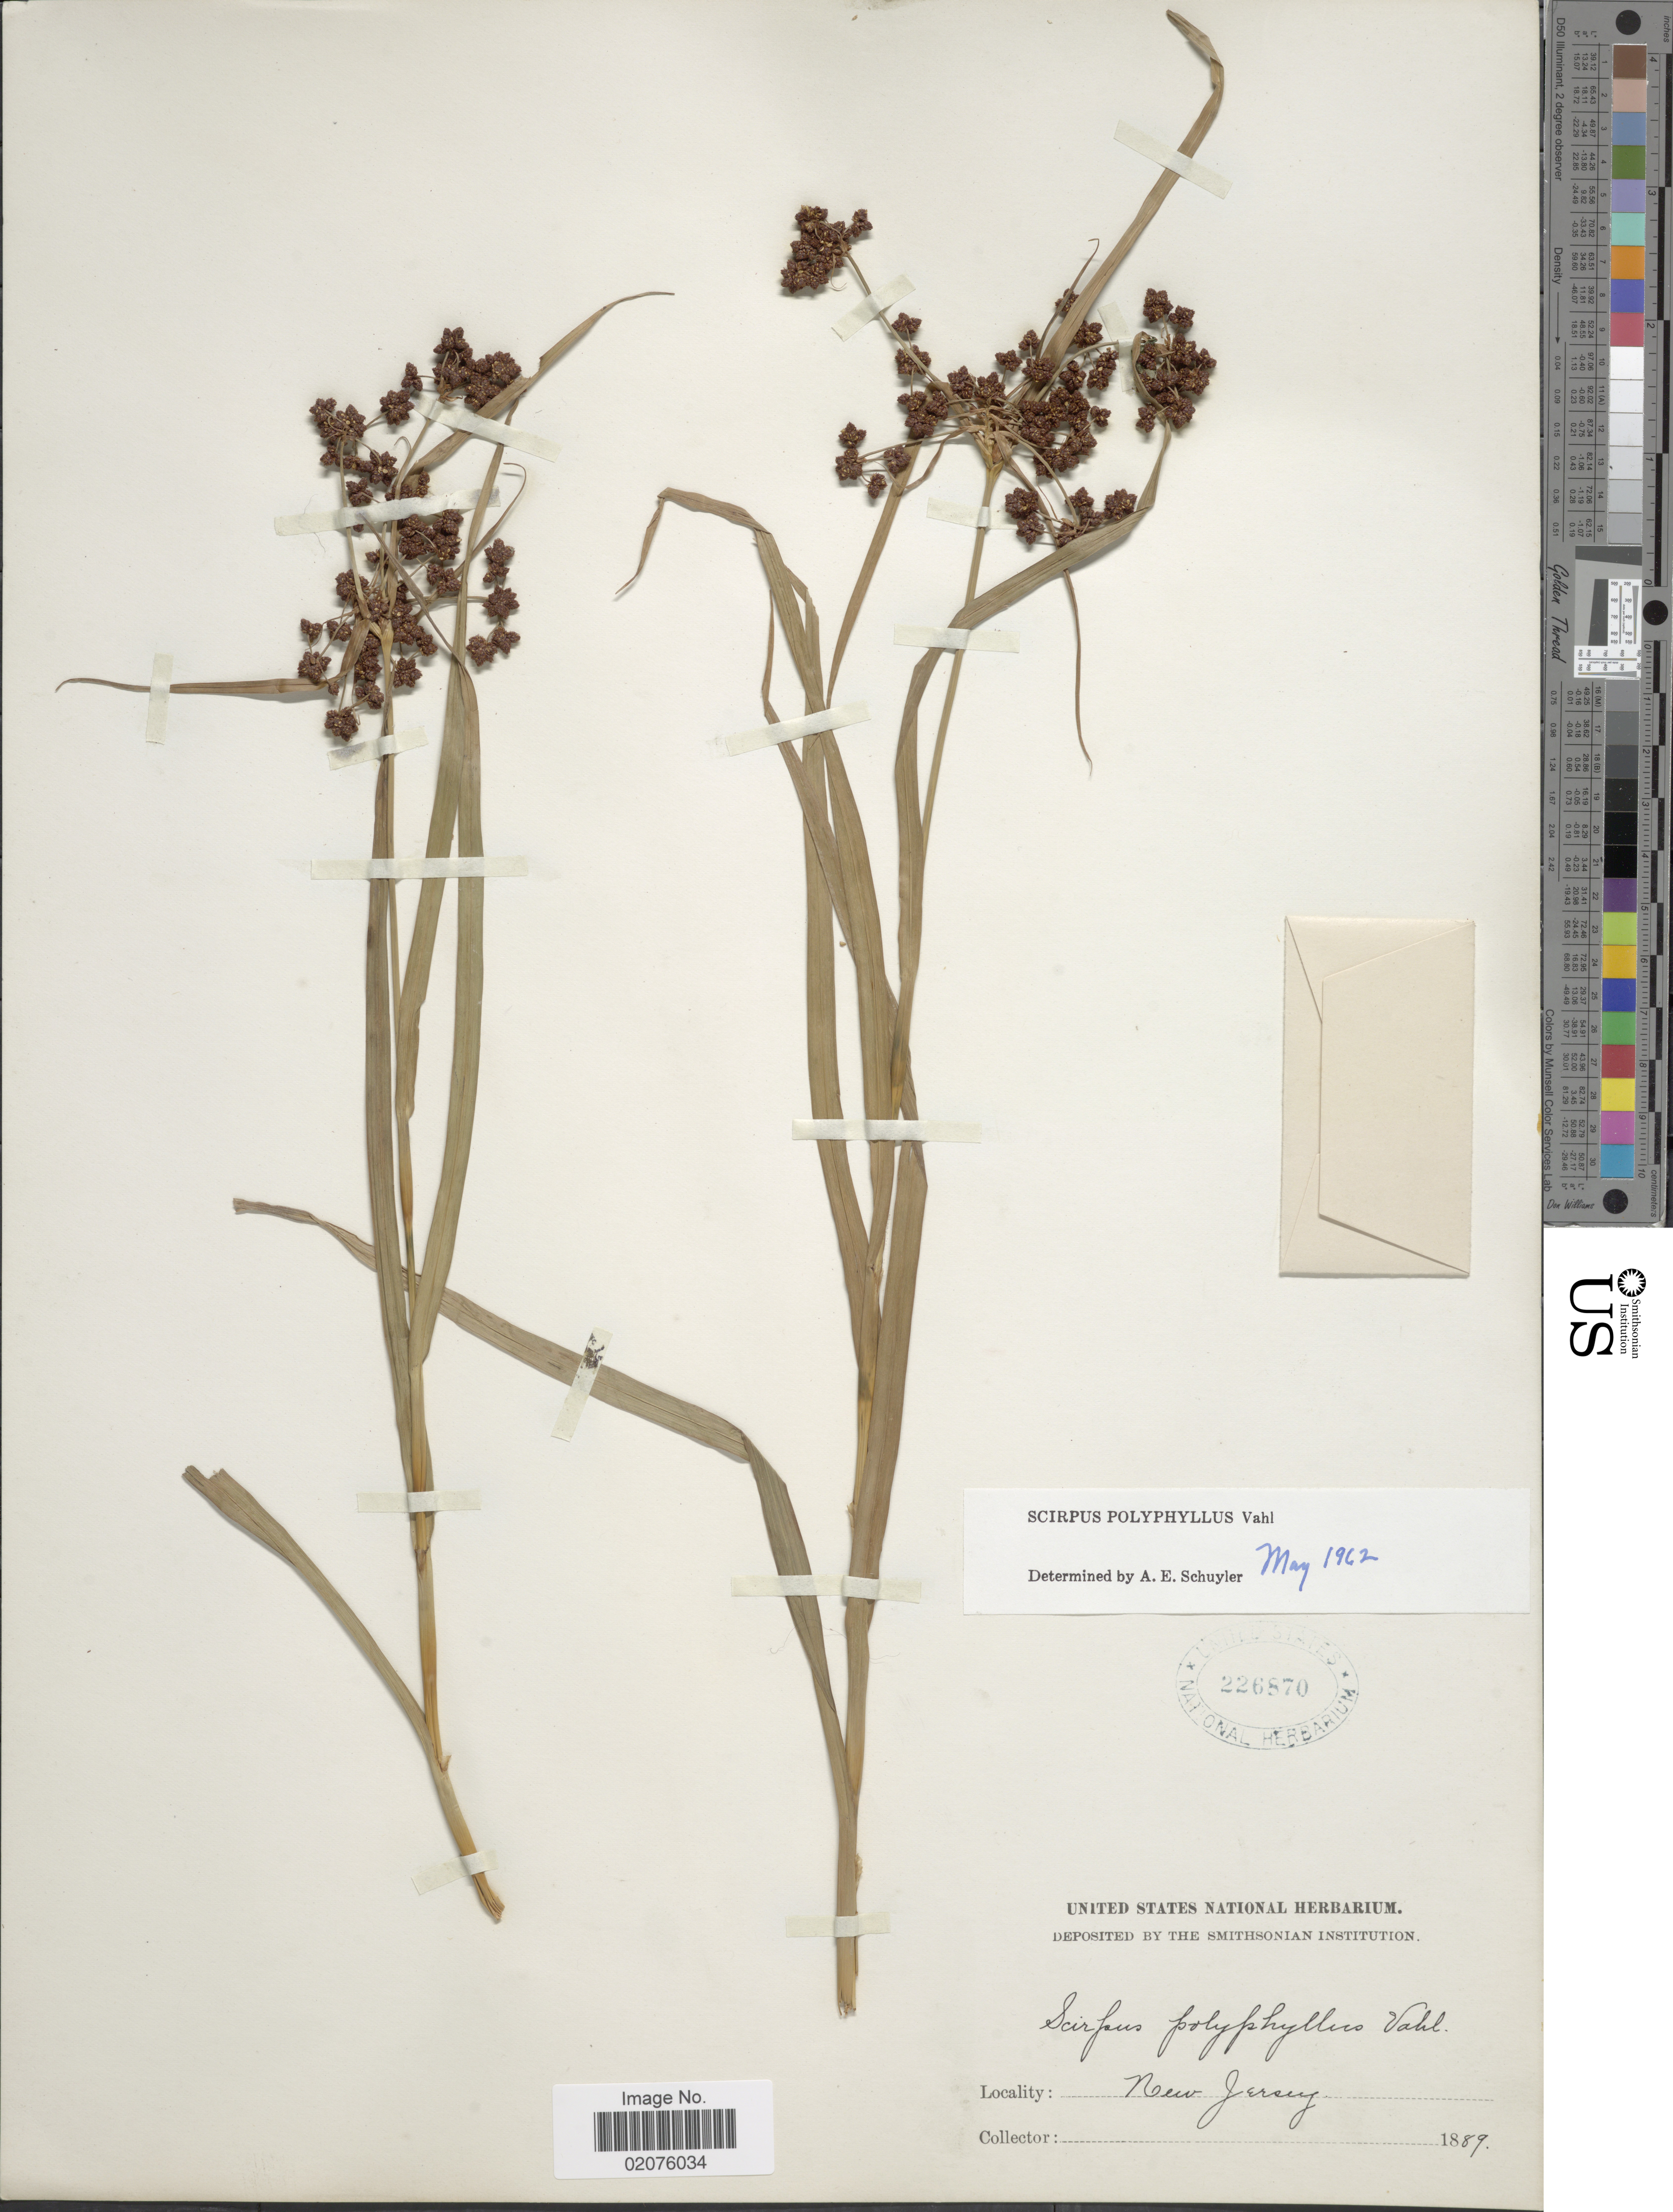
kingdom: Plantae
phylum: Tracheophyta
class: Liliopsida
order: Poales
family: Cyperaceae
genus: Scirpus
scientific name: Scirpus polyphyllus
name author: Vahl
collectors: ex herb. United States National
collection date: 1889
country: United States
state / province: New Jersey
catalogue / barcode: US 226870